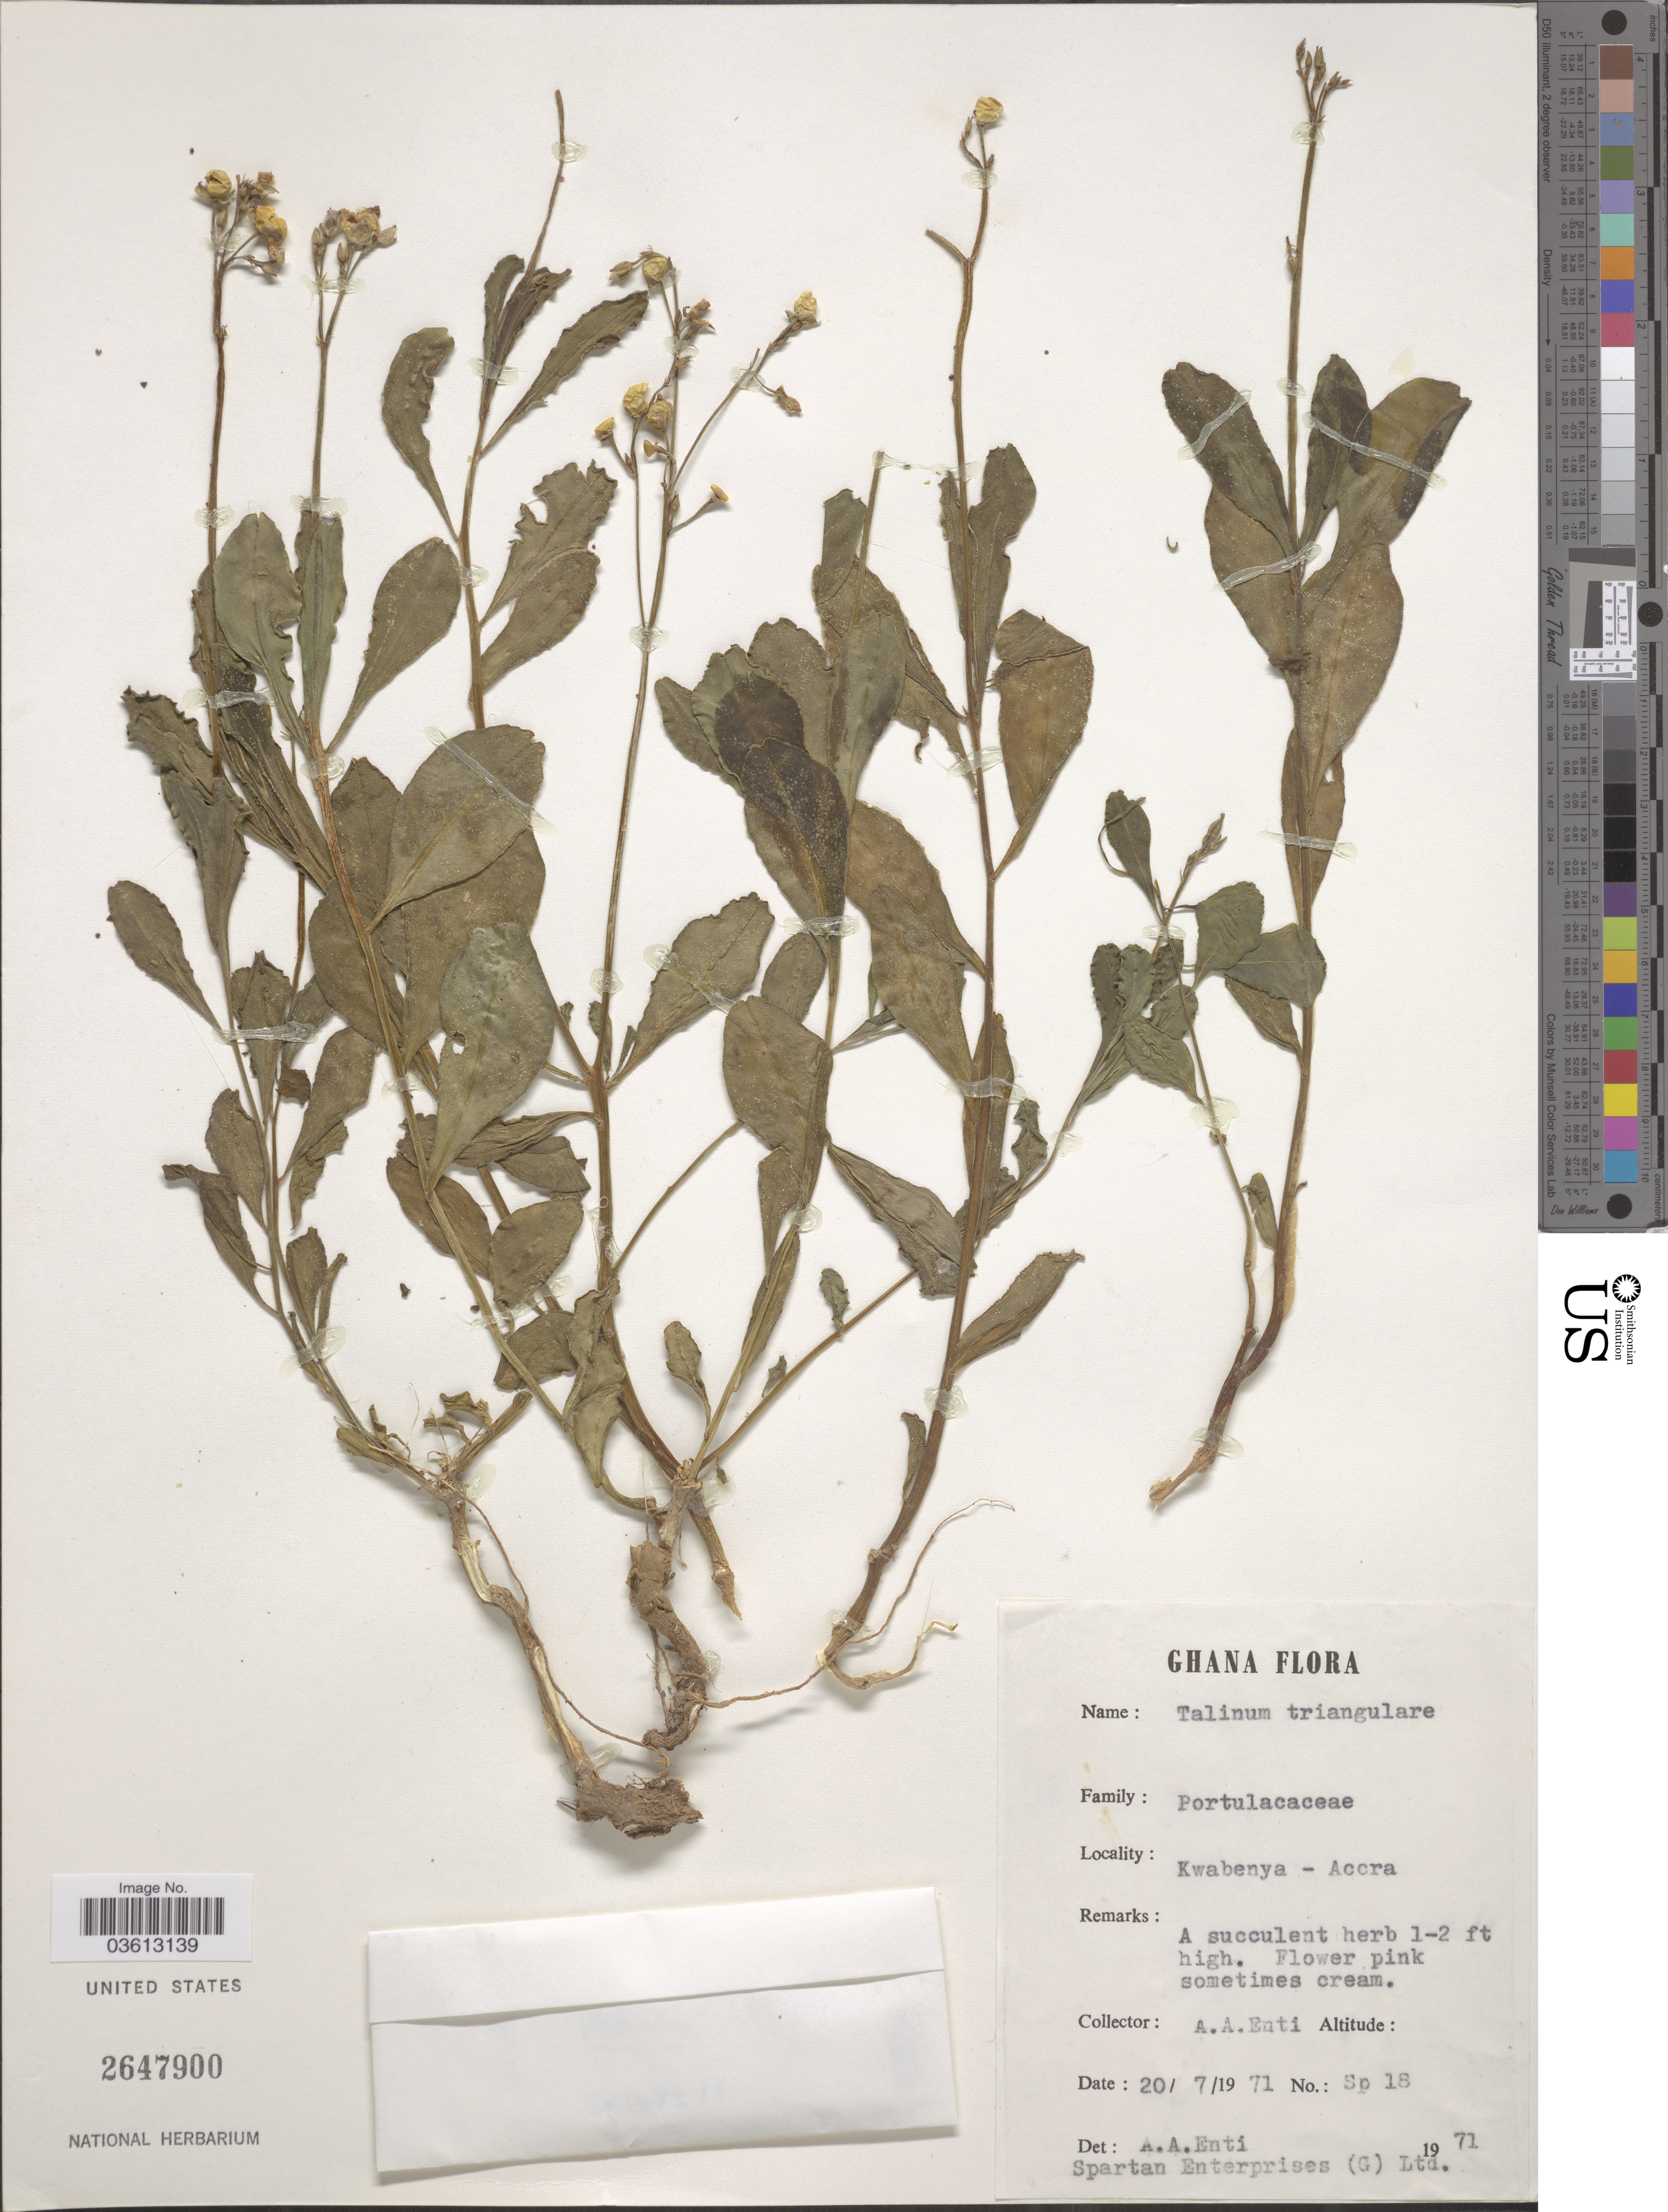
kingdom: Plantae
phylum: Tracheophyta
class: Magnoliopsida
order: Caryophyllales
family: Talinaceae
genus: Talinum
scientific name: Talinum sp.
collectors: A. Enti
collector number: Sp 18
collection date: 1971-07-20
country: Ghana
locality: Kwabenya - Accra.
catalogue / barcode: US 2647900